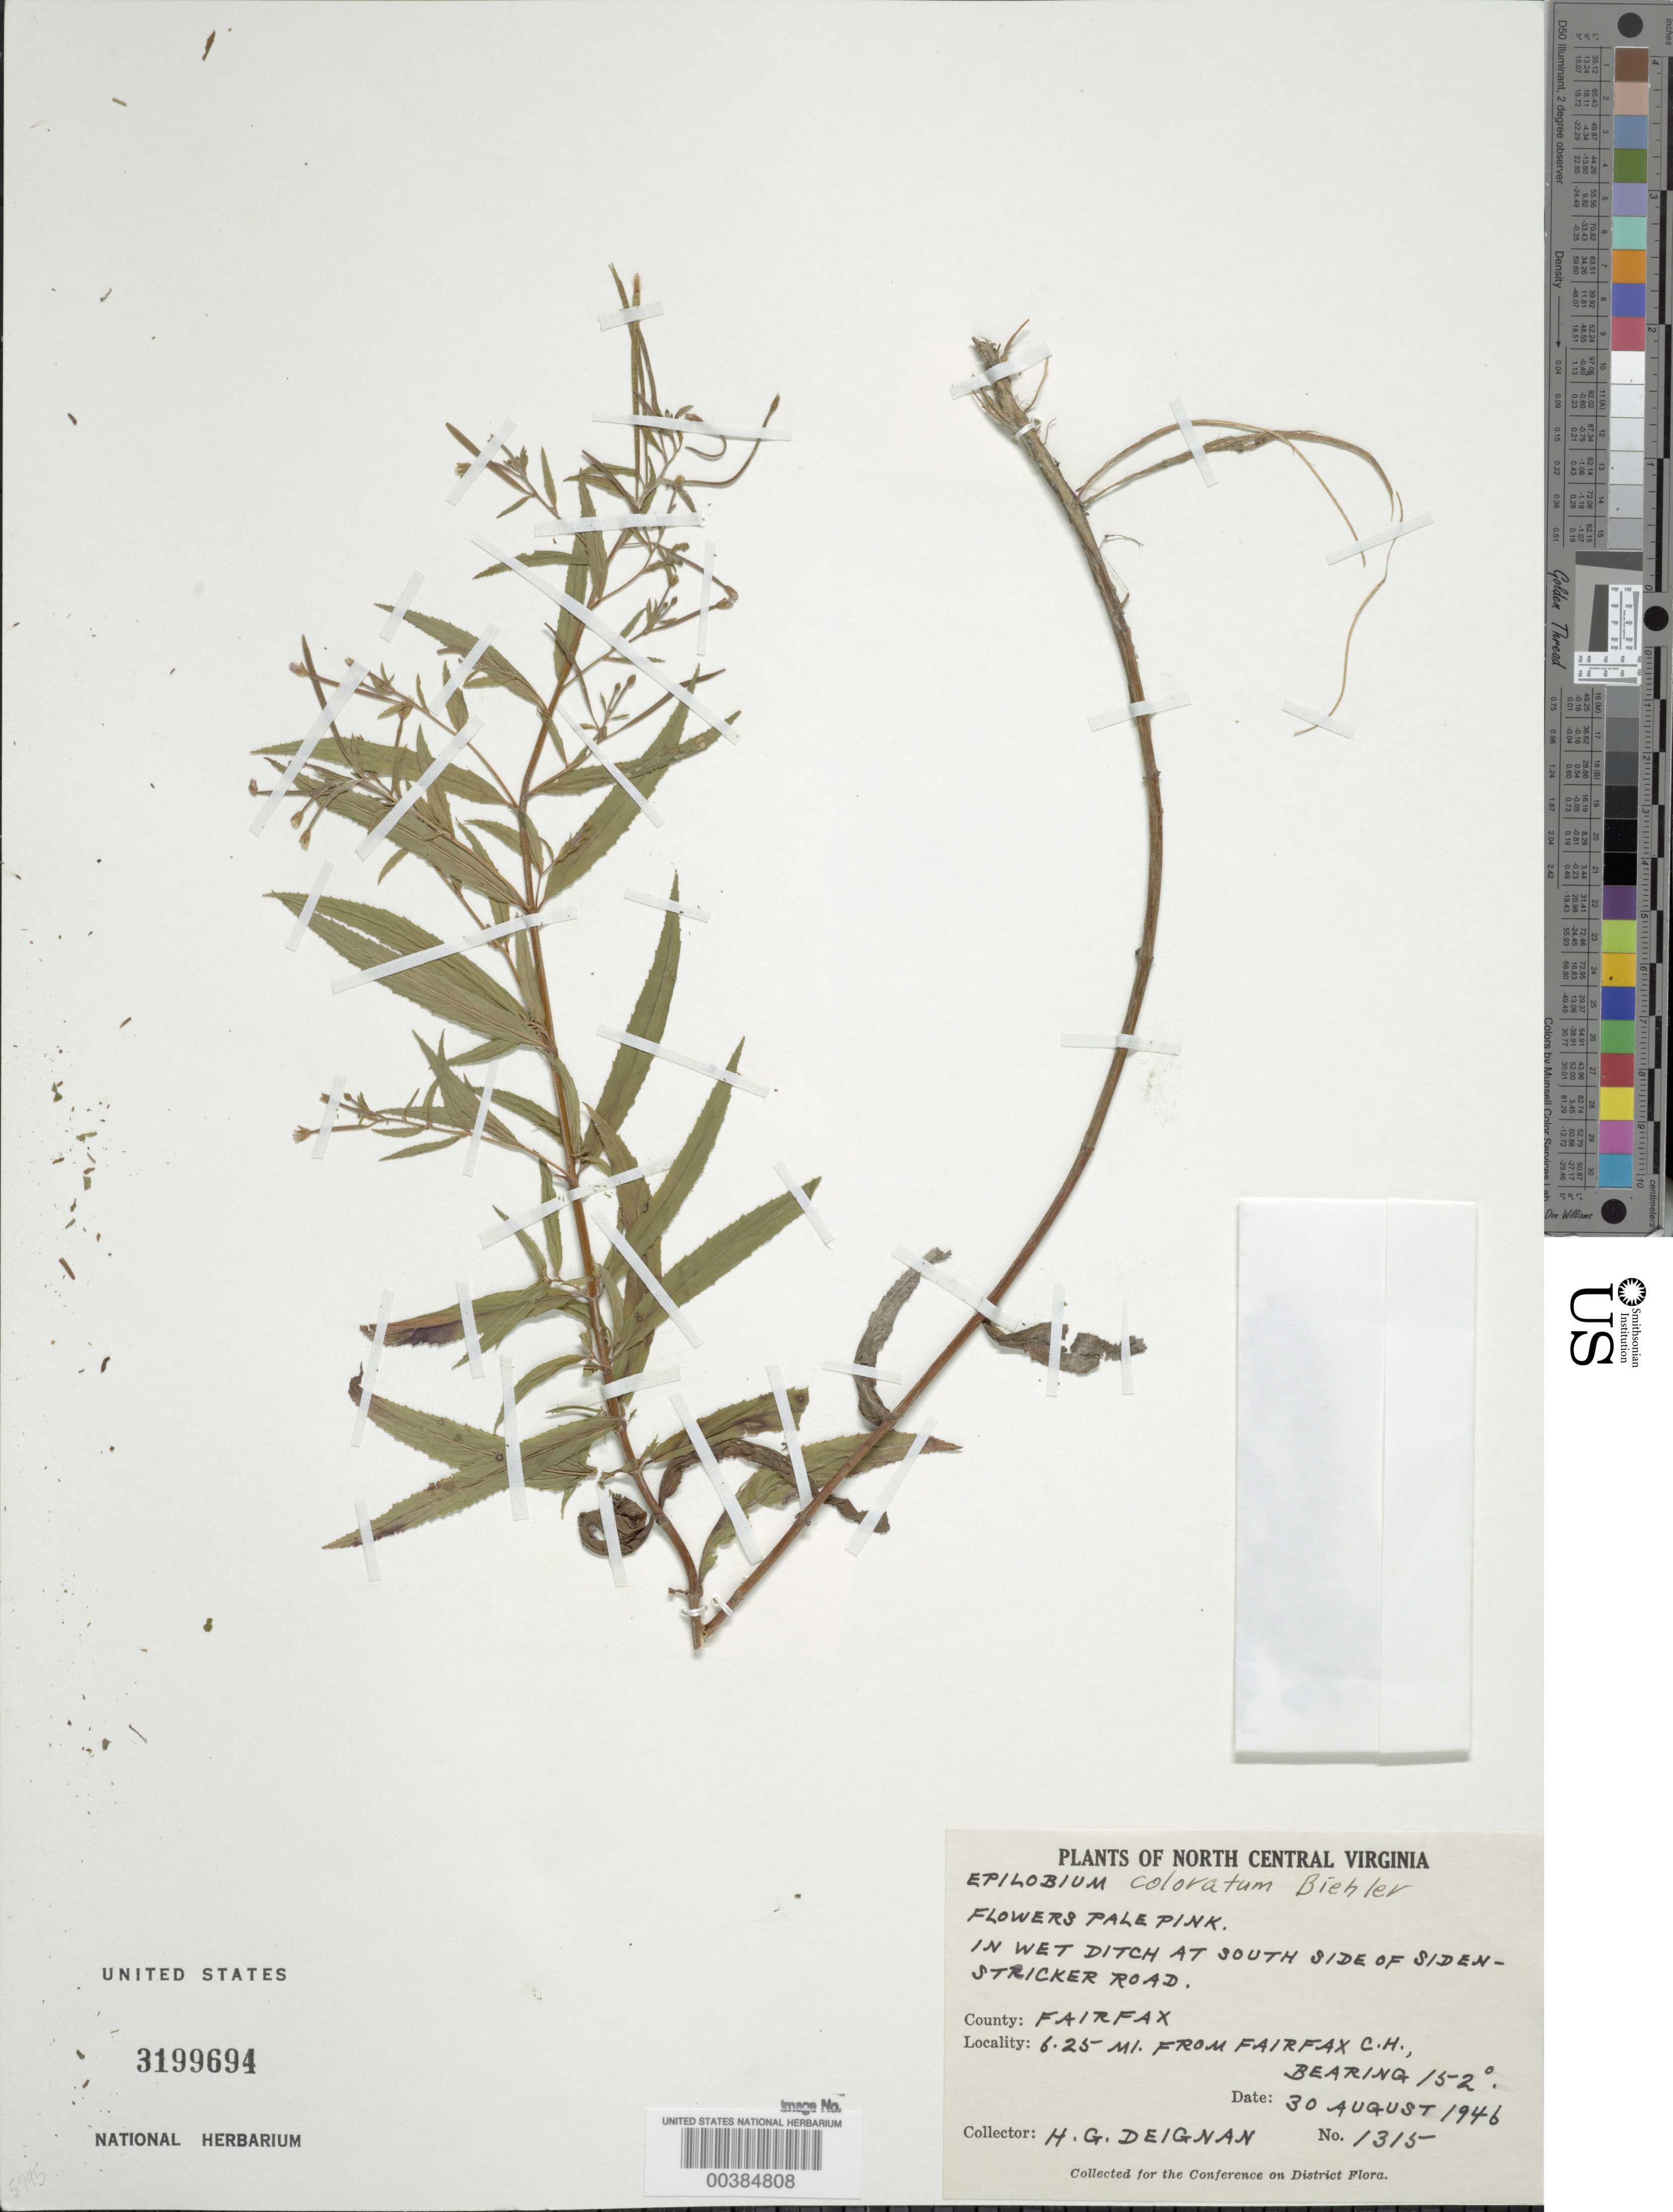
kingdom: Plantae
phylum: Tracheophyta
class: Magnoliopsida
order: Myrtales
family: Onagraceae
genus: Epilobium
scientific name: Epilobium coloratum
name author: Biehler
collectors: H. Deignan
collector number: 1315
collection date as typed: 30 Aug 1946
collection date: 1946-08-30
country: United States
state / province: Virginia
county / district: Fairfax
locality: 6.25 M from Fairfax County Court House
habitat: In wet ditch s side of Sidenstricker road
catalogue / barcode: US 3199694